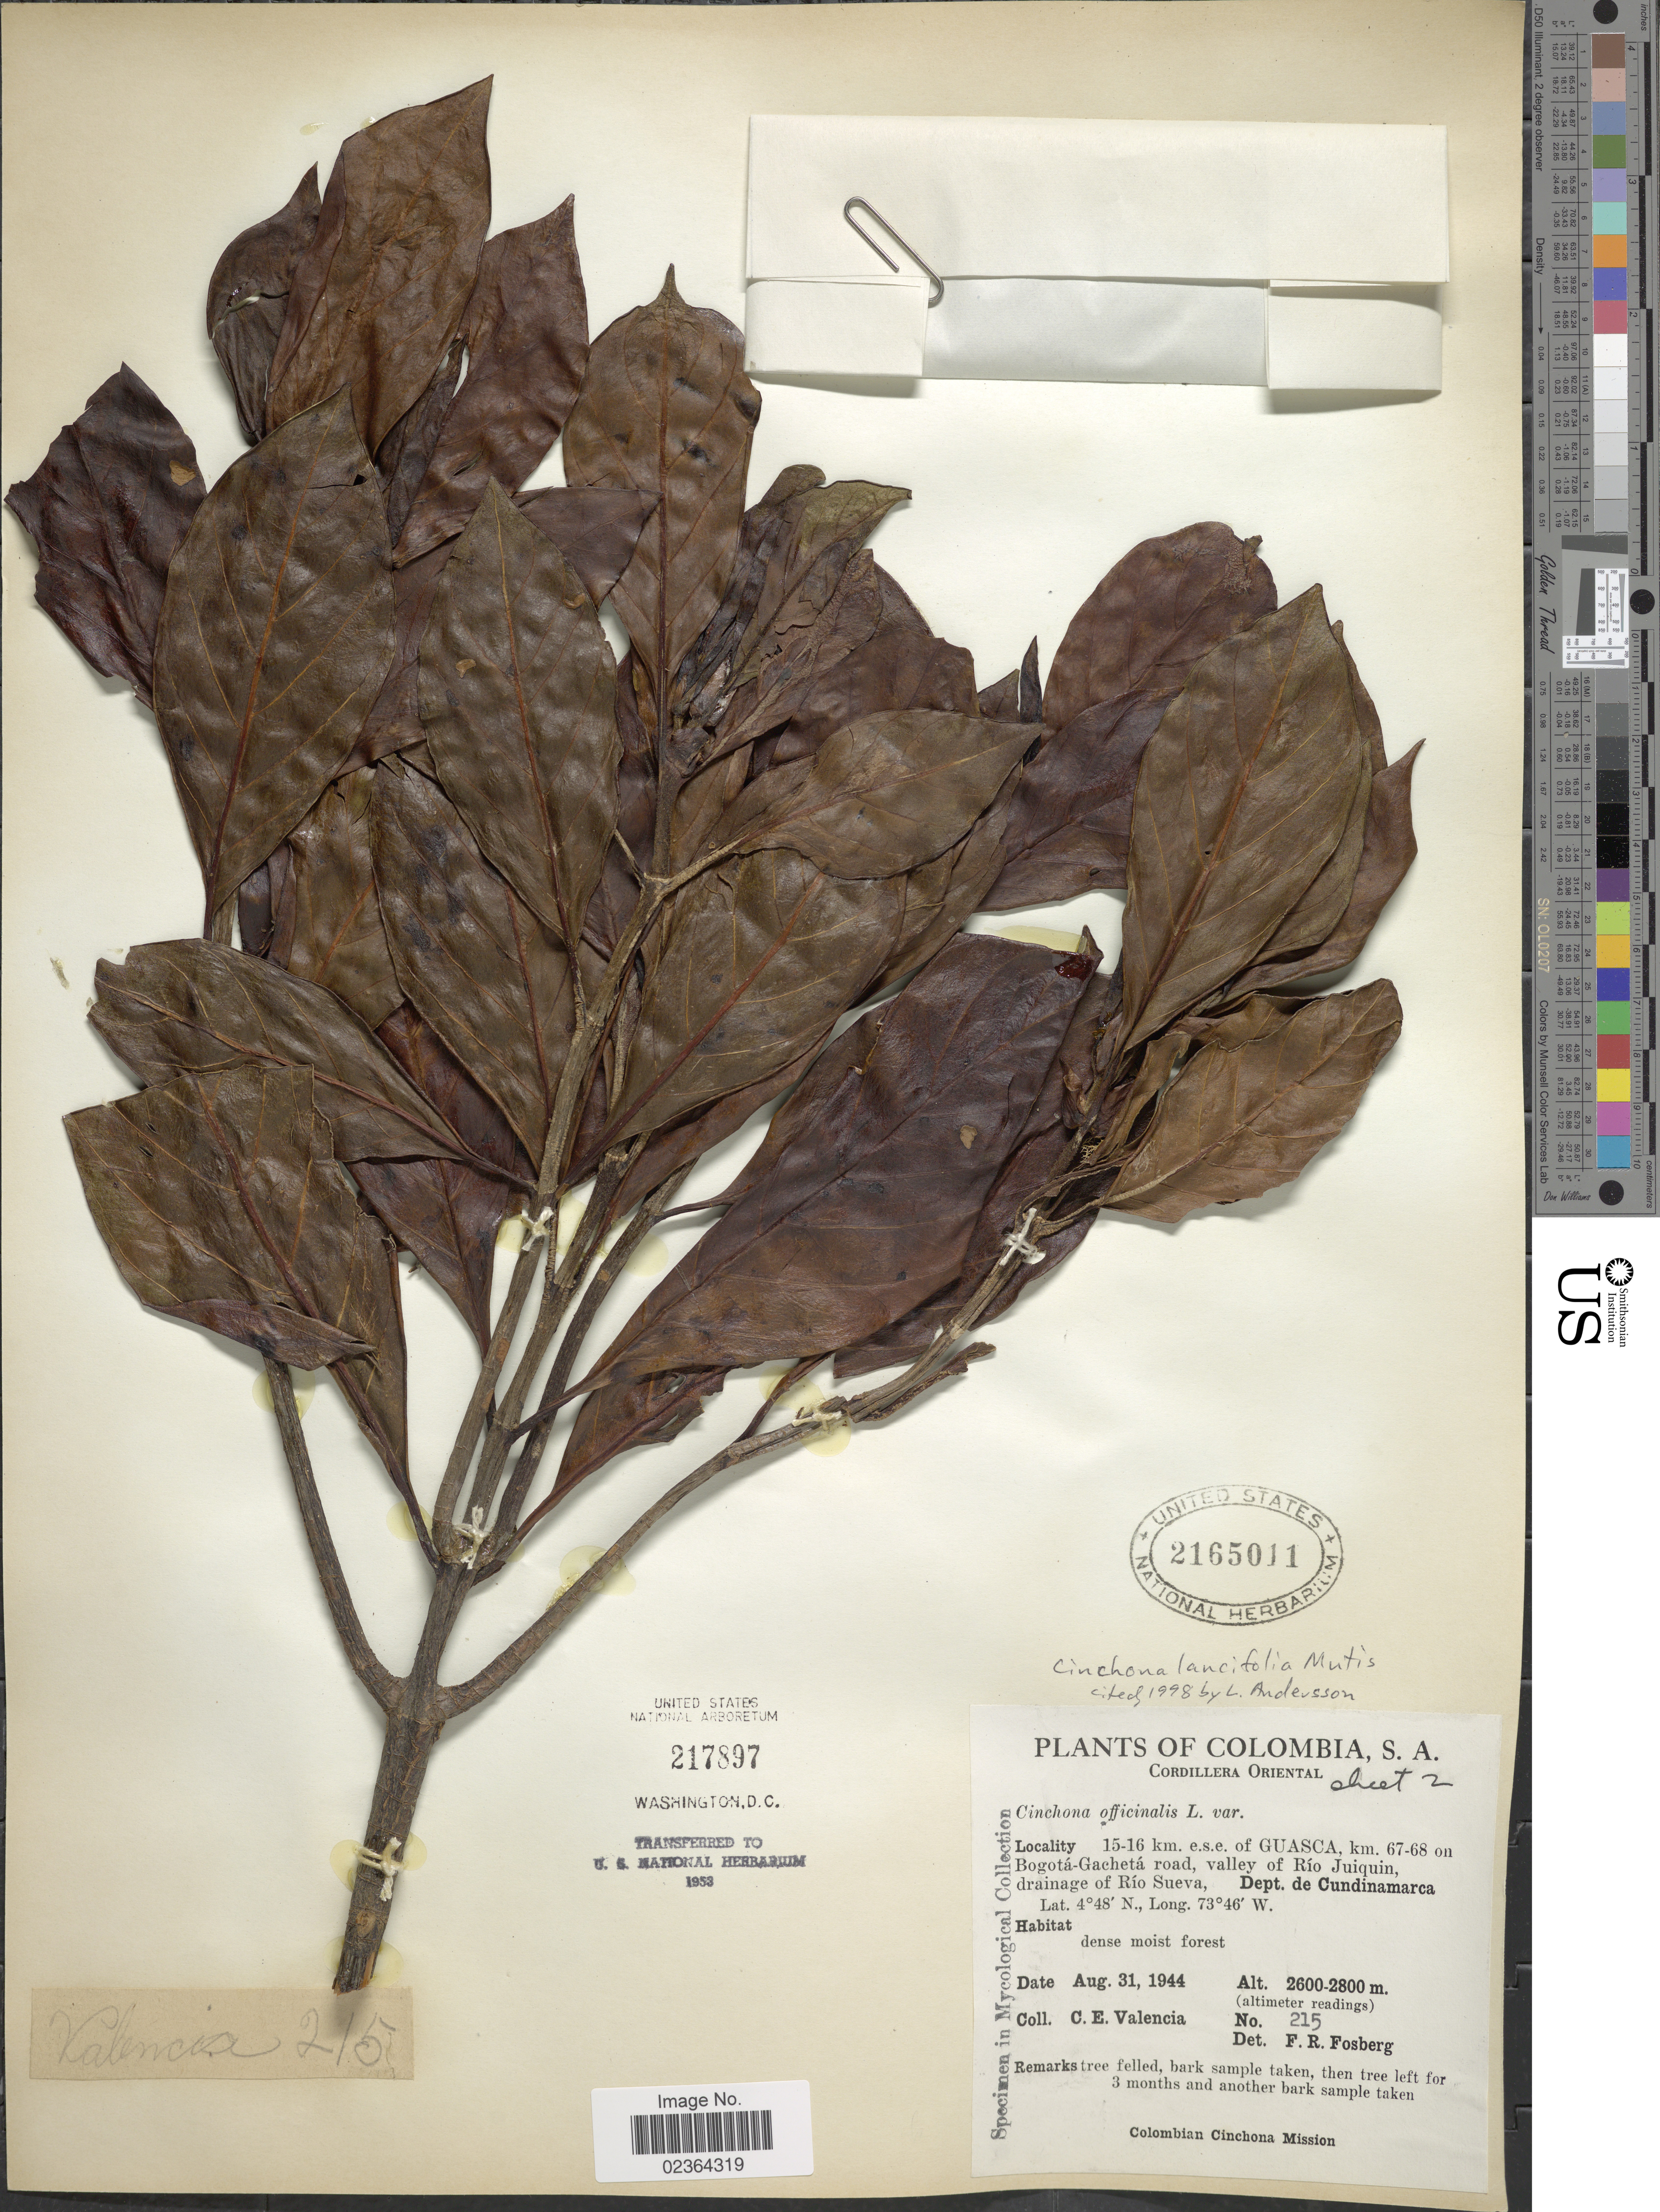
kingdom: Plantae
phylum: Tracheophyta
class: Magnoliopsida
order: Gentianales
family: Rubiaceae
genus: Cinchona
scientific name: Cinchona lancifolia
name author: Mutis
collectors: C. Valencia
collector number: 215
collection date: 1944-08-31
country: Colombia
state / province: Cundinamarca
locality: Cordillera Oriental, 15-16 km e.s.e. of Guasca, km. 67-68 on Bogota-Gacheta road, valley of rio Juiguim, drainage of Rio Sueva, Dept. de Cundinamarca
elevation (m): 2600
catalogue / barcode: US 2165011